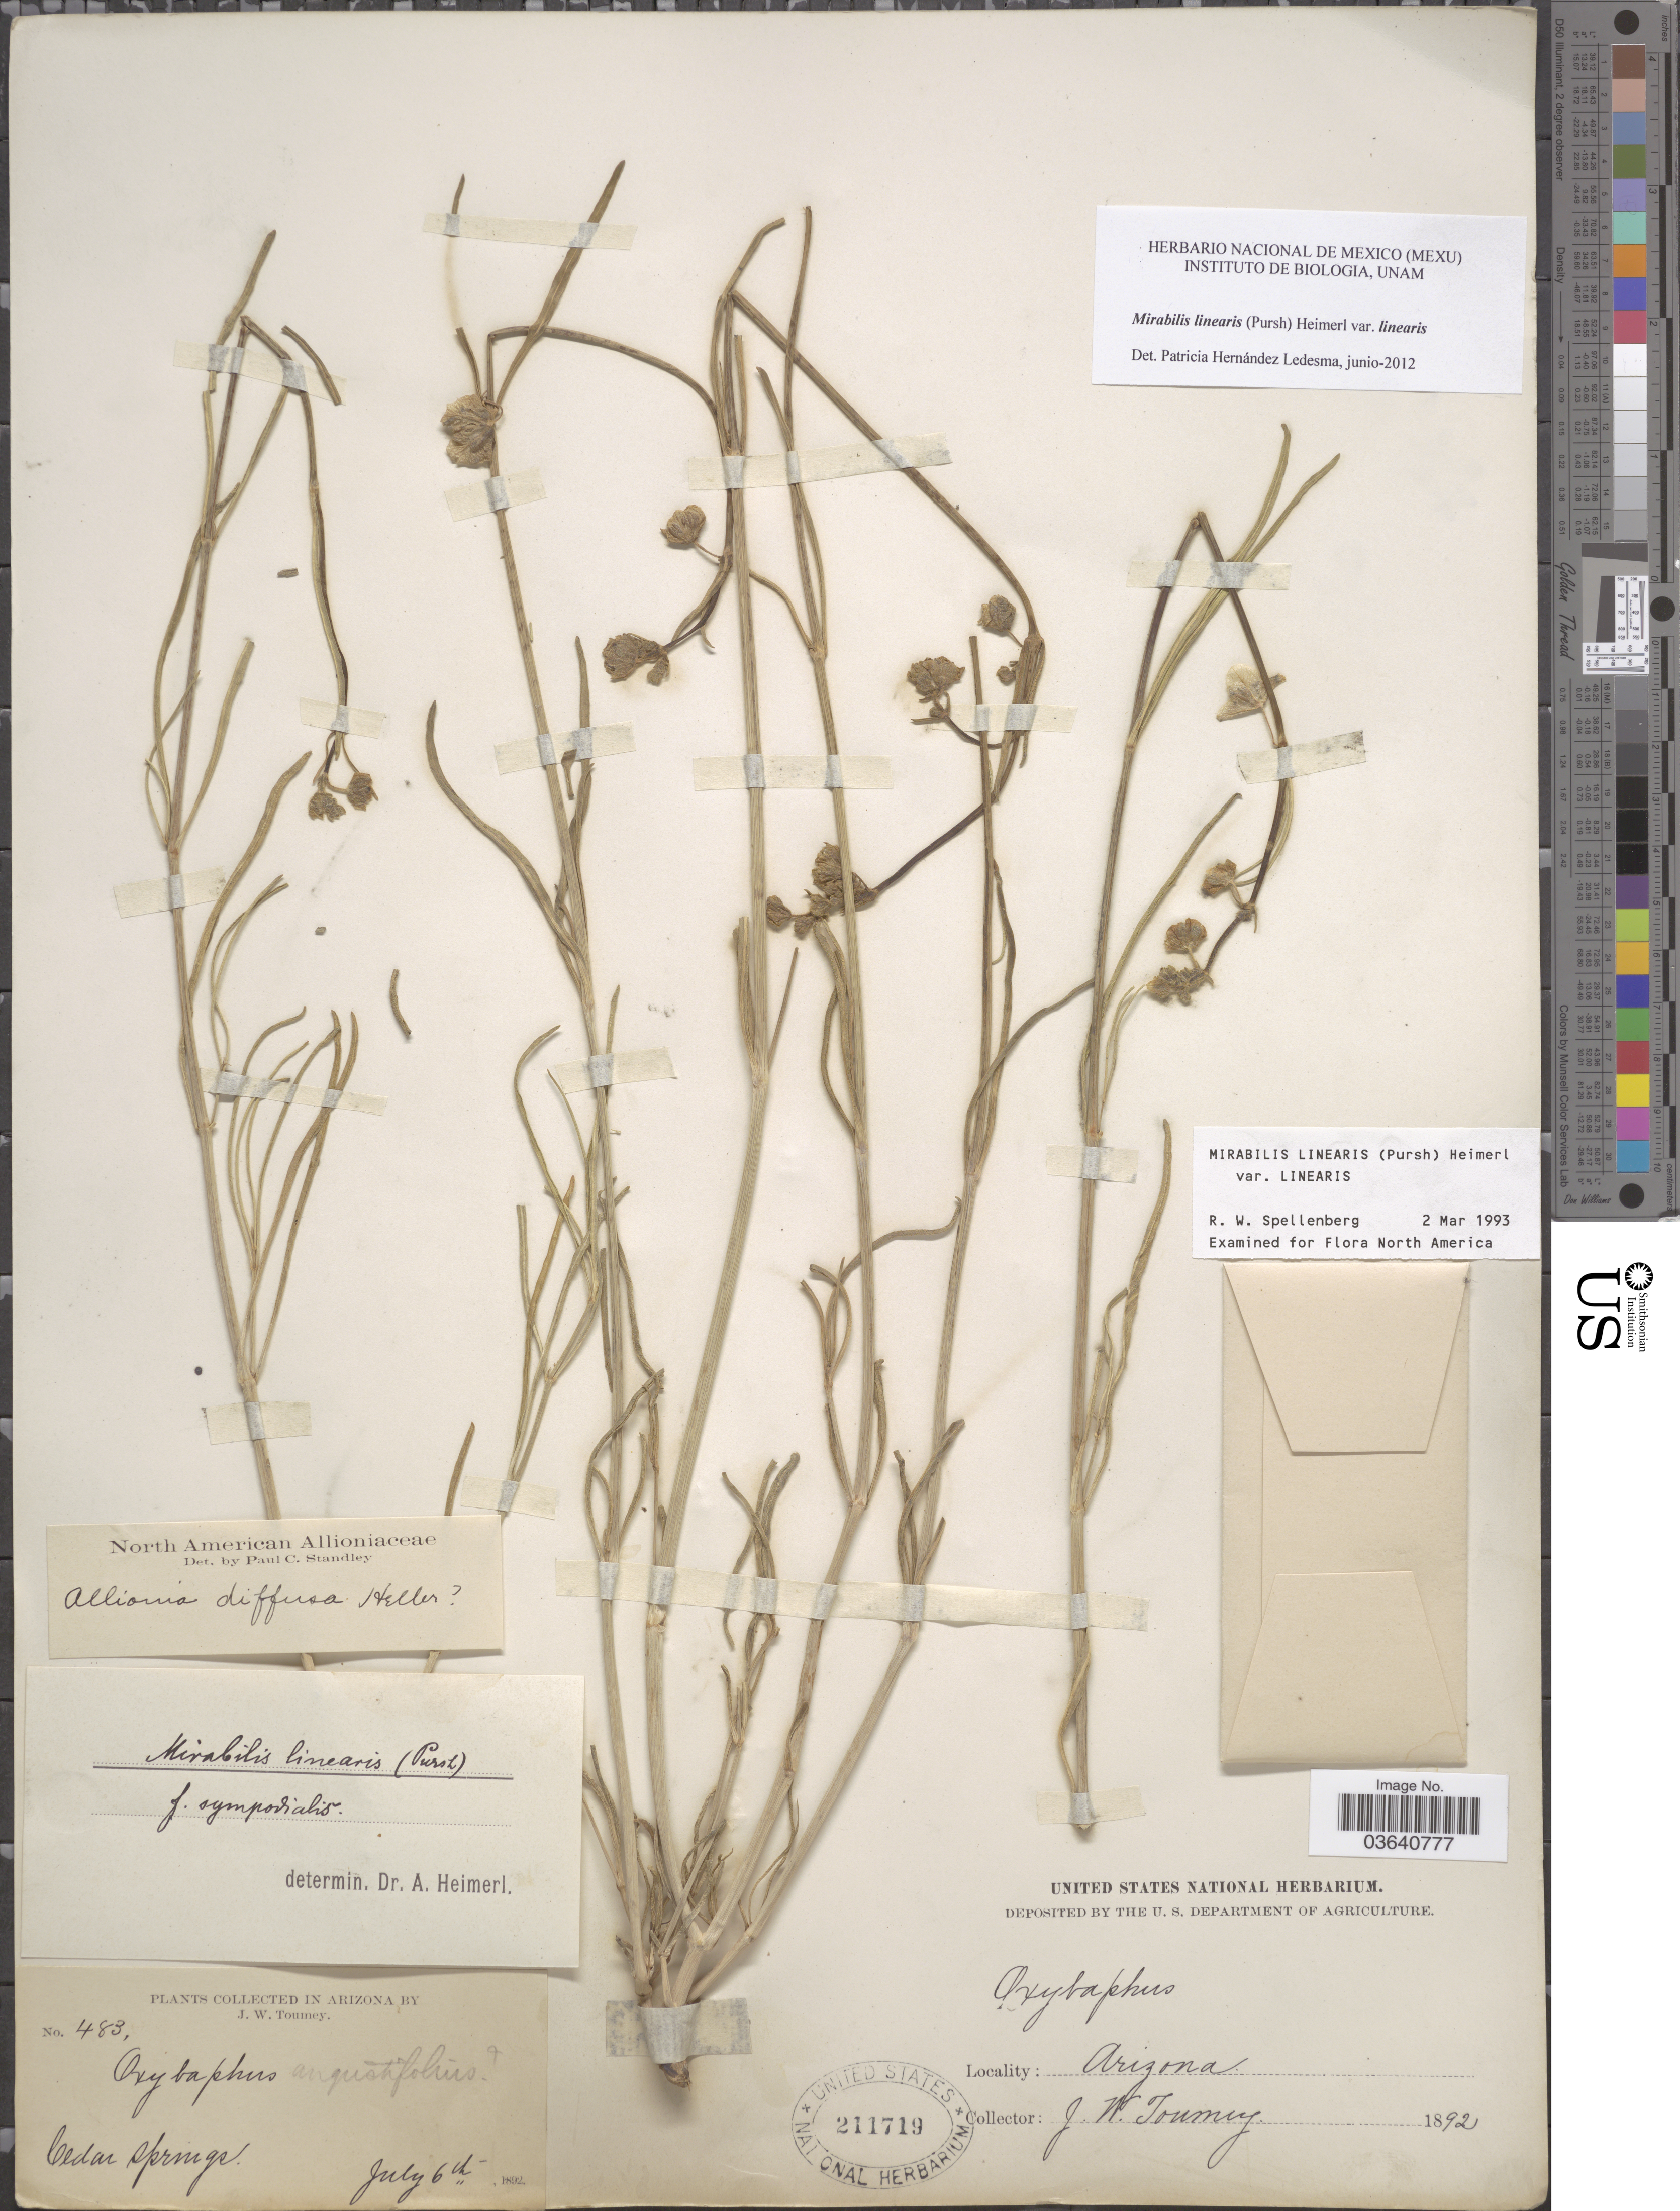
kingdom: Plantae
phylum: Tracheophyta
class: Magnoliopsida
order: Caryophyllales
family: Nyctaginaceae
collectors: J. W. Toumey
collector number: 483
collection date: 1892-07-06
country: United States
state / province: Arizona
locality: Cedar springs.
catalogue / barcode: US 211719